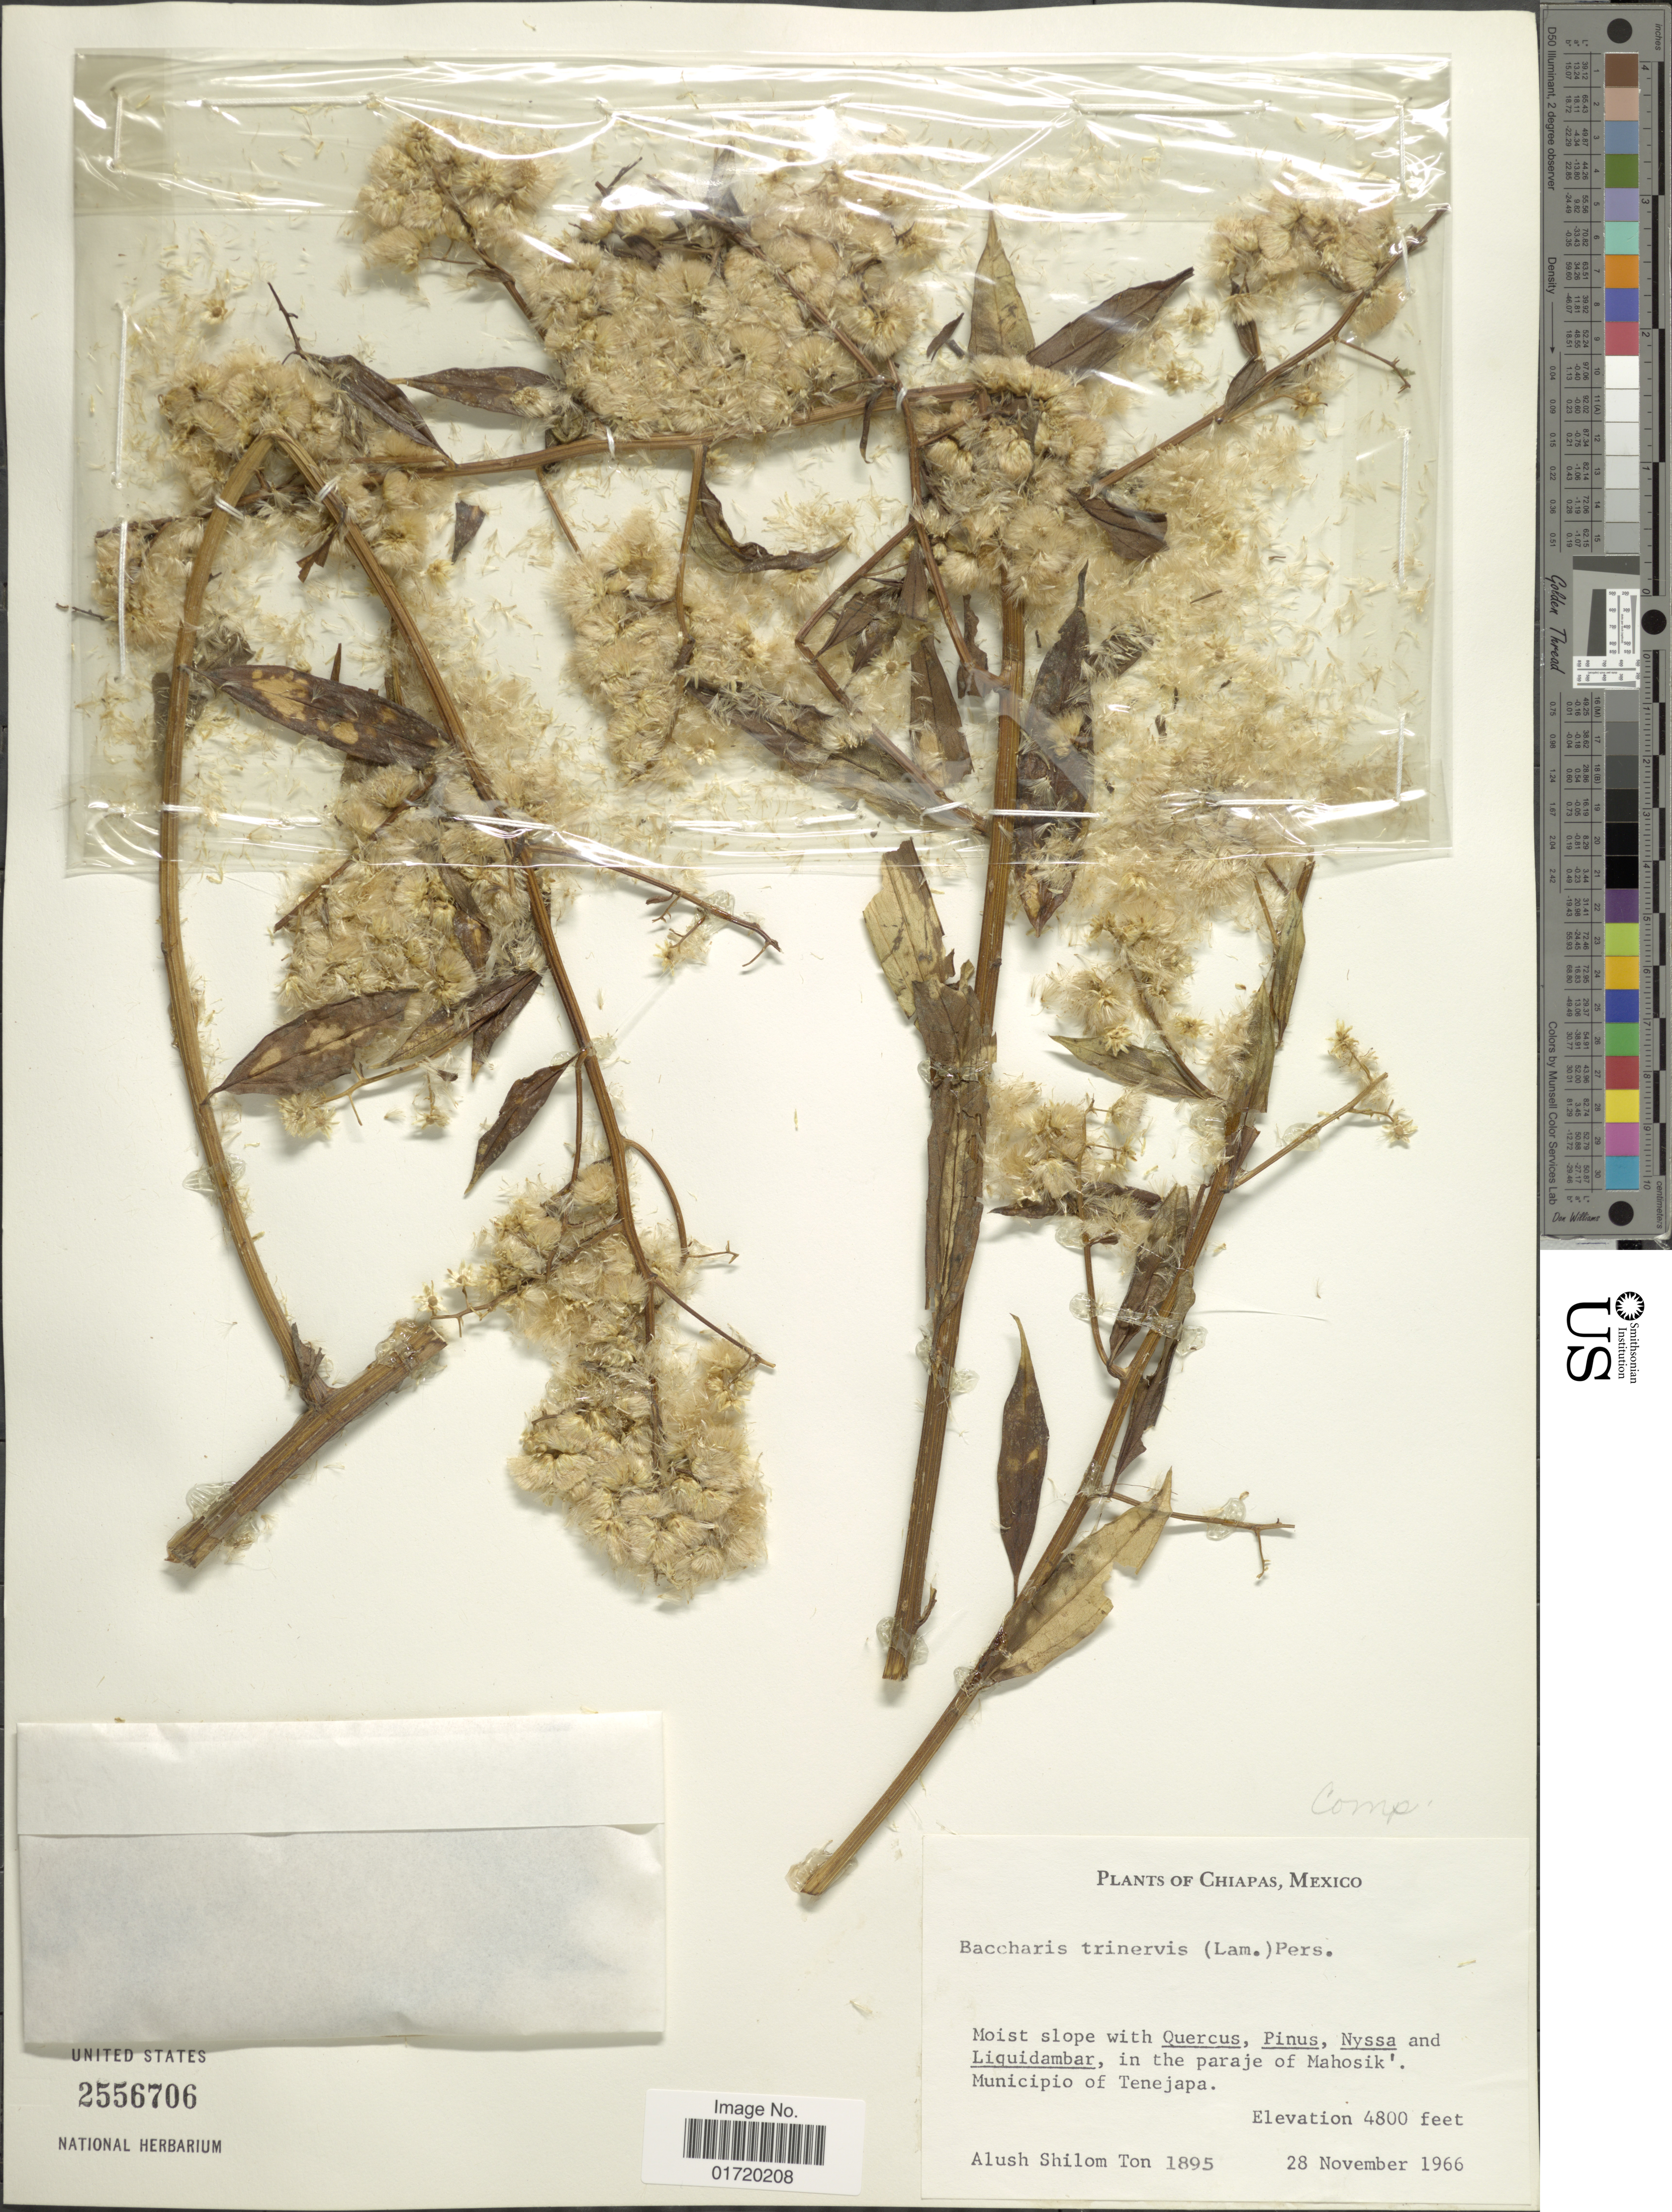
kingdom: Plantae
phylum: Tracheophyta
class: Magnoliopsida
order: Asterales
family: Asteraceae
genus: Baccharis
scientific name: Baccharis trinervis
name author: (Lam.) Pers.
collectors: A. M. Ton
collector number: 1895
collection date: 1966-11-28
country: Mexico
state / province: Chiapas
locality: In the paraje of Mahosik, Municipio of Tenejapa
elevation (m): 1463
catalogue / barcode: US 2556706